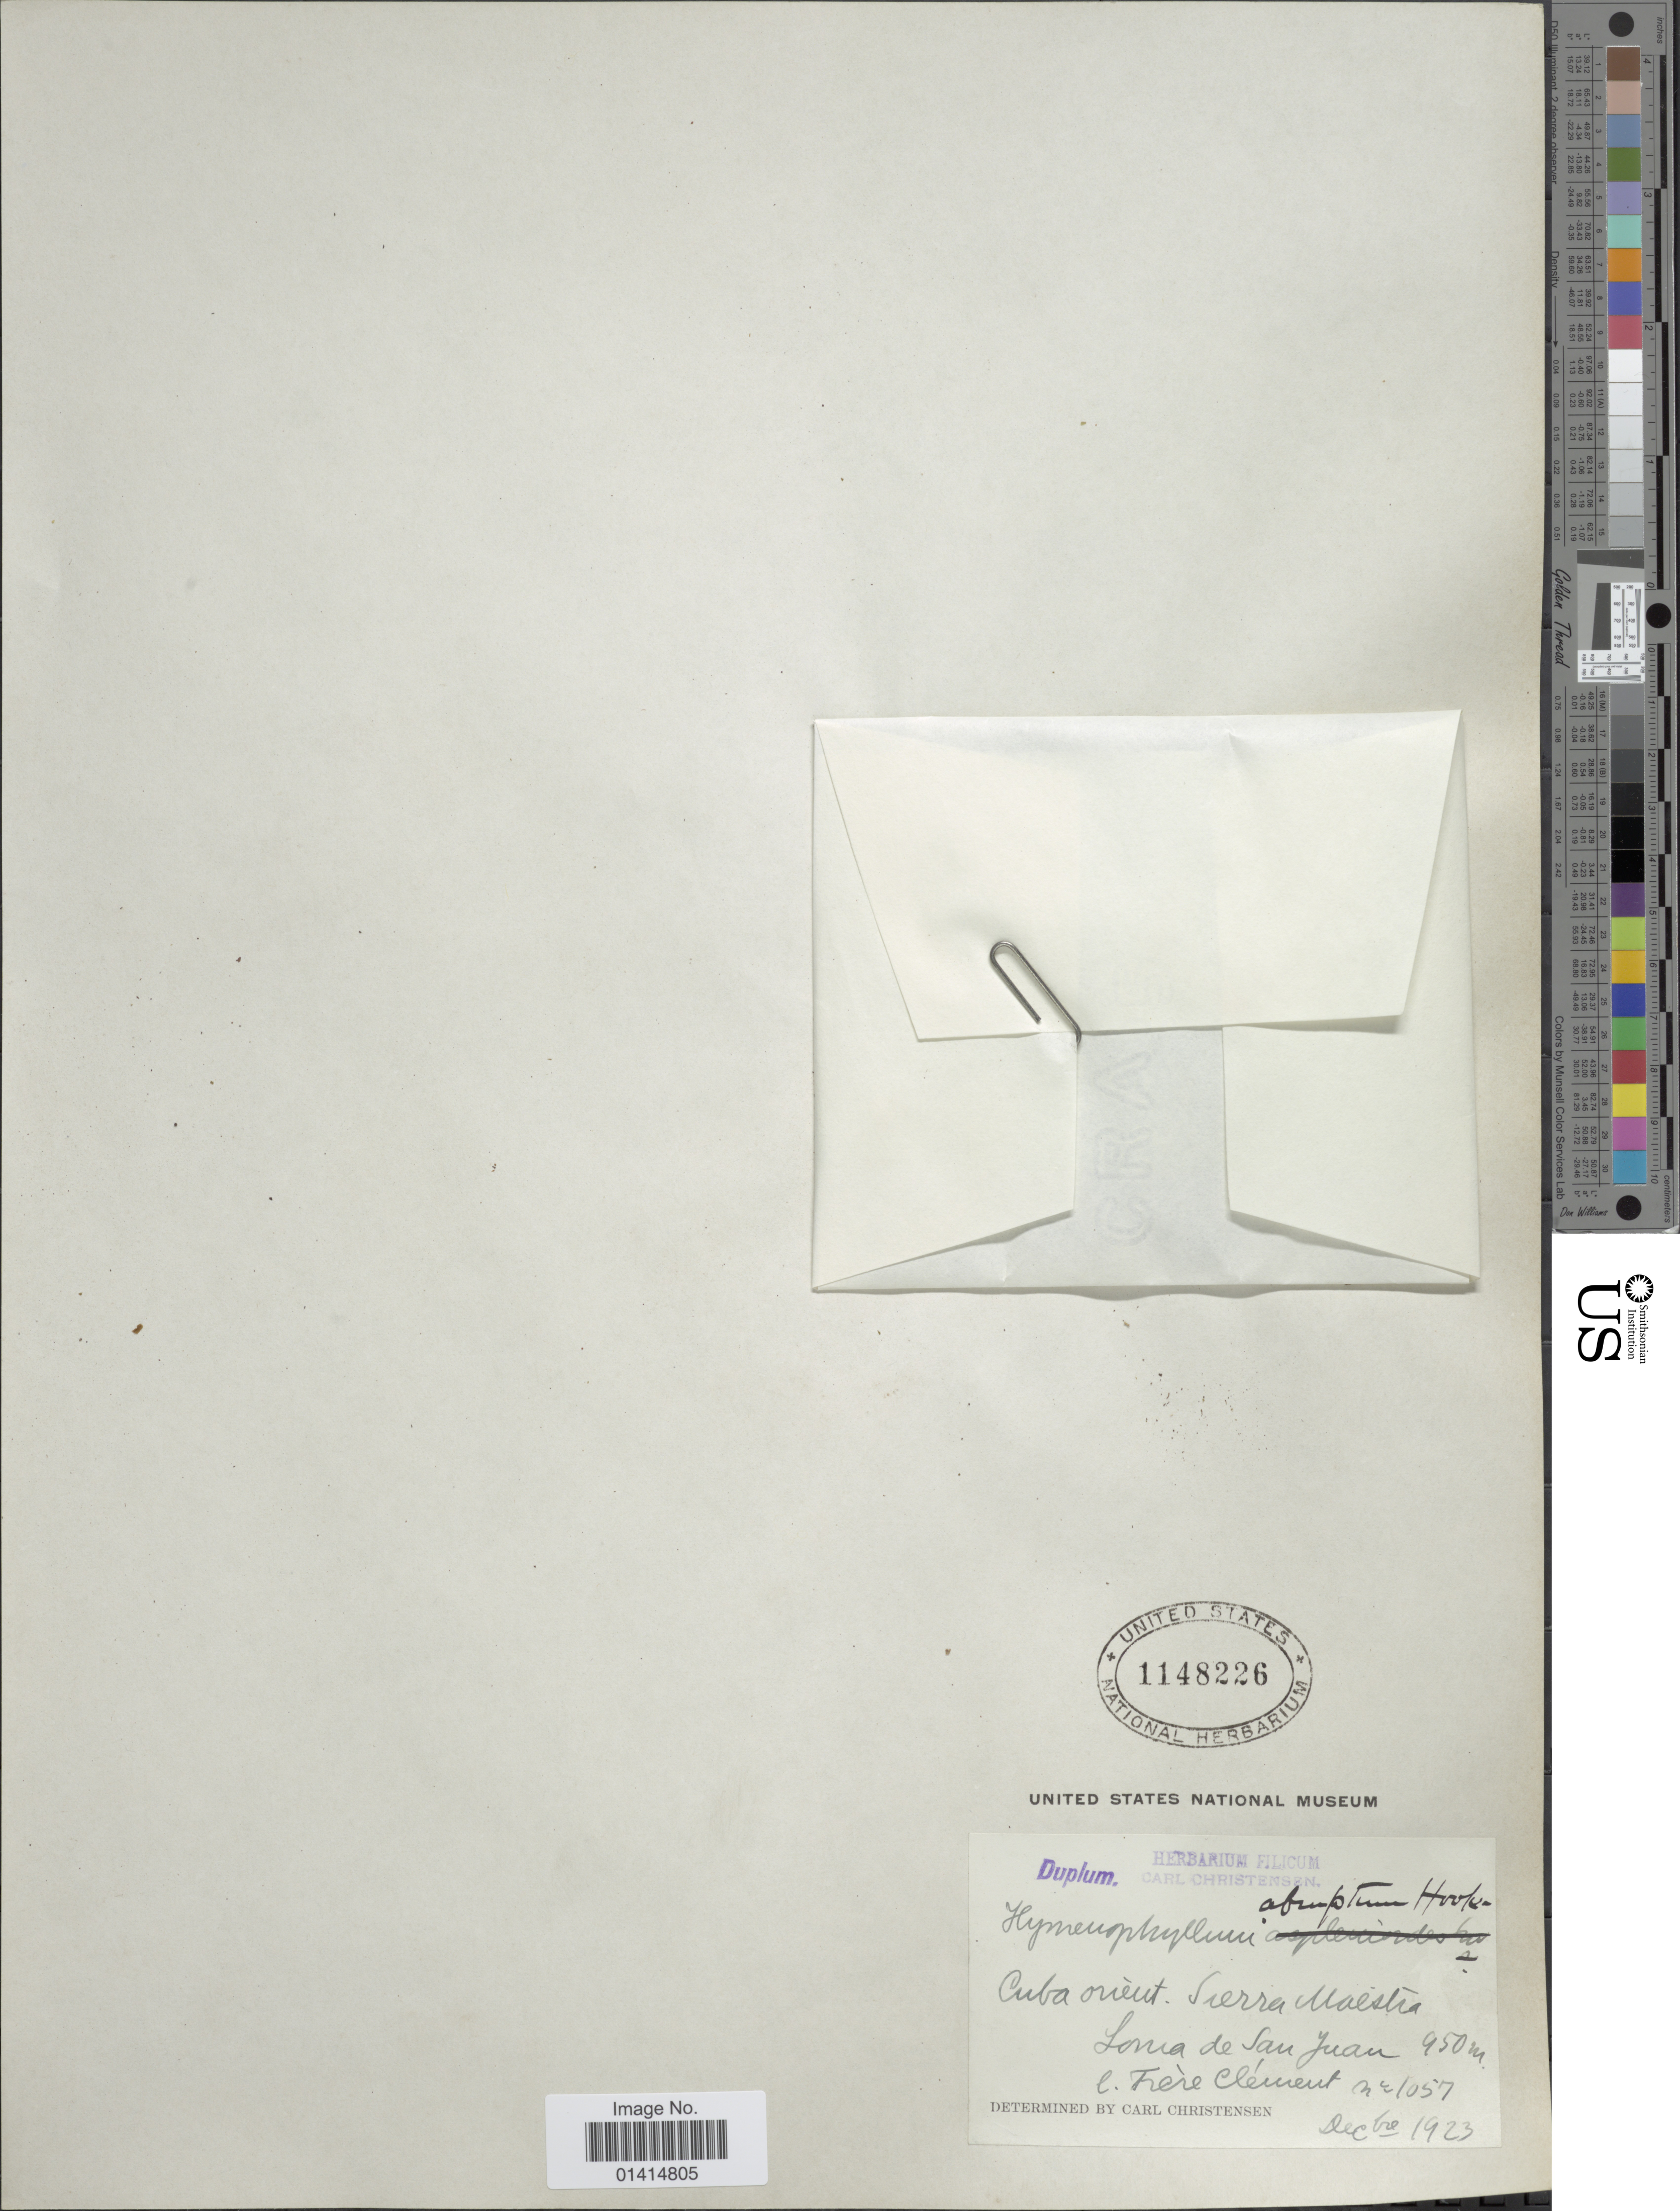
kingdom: Plantae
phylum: Tracheophyta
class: Polypodiopsida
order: Hymenophyllales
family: Hymenophyllaceae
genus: Hymenophyllum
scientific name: Hymenophyllum abruptum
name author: Hook.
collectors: B. Clement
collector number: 1057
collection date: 1923-12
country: Cuba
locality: Cuba orient, Sierra Maestra, Loma de San Juan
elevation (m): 950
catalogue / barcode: US 1148226